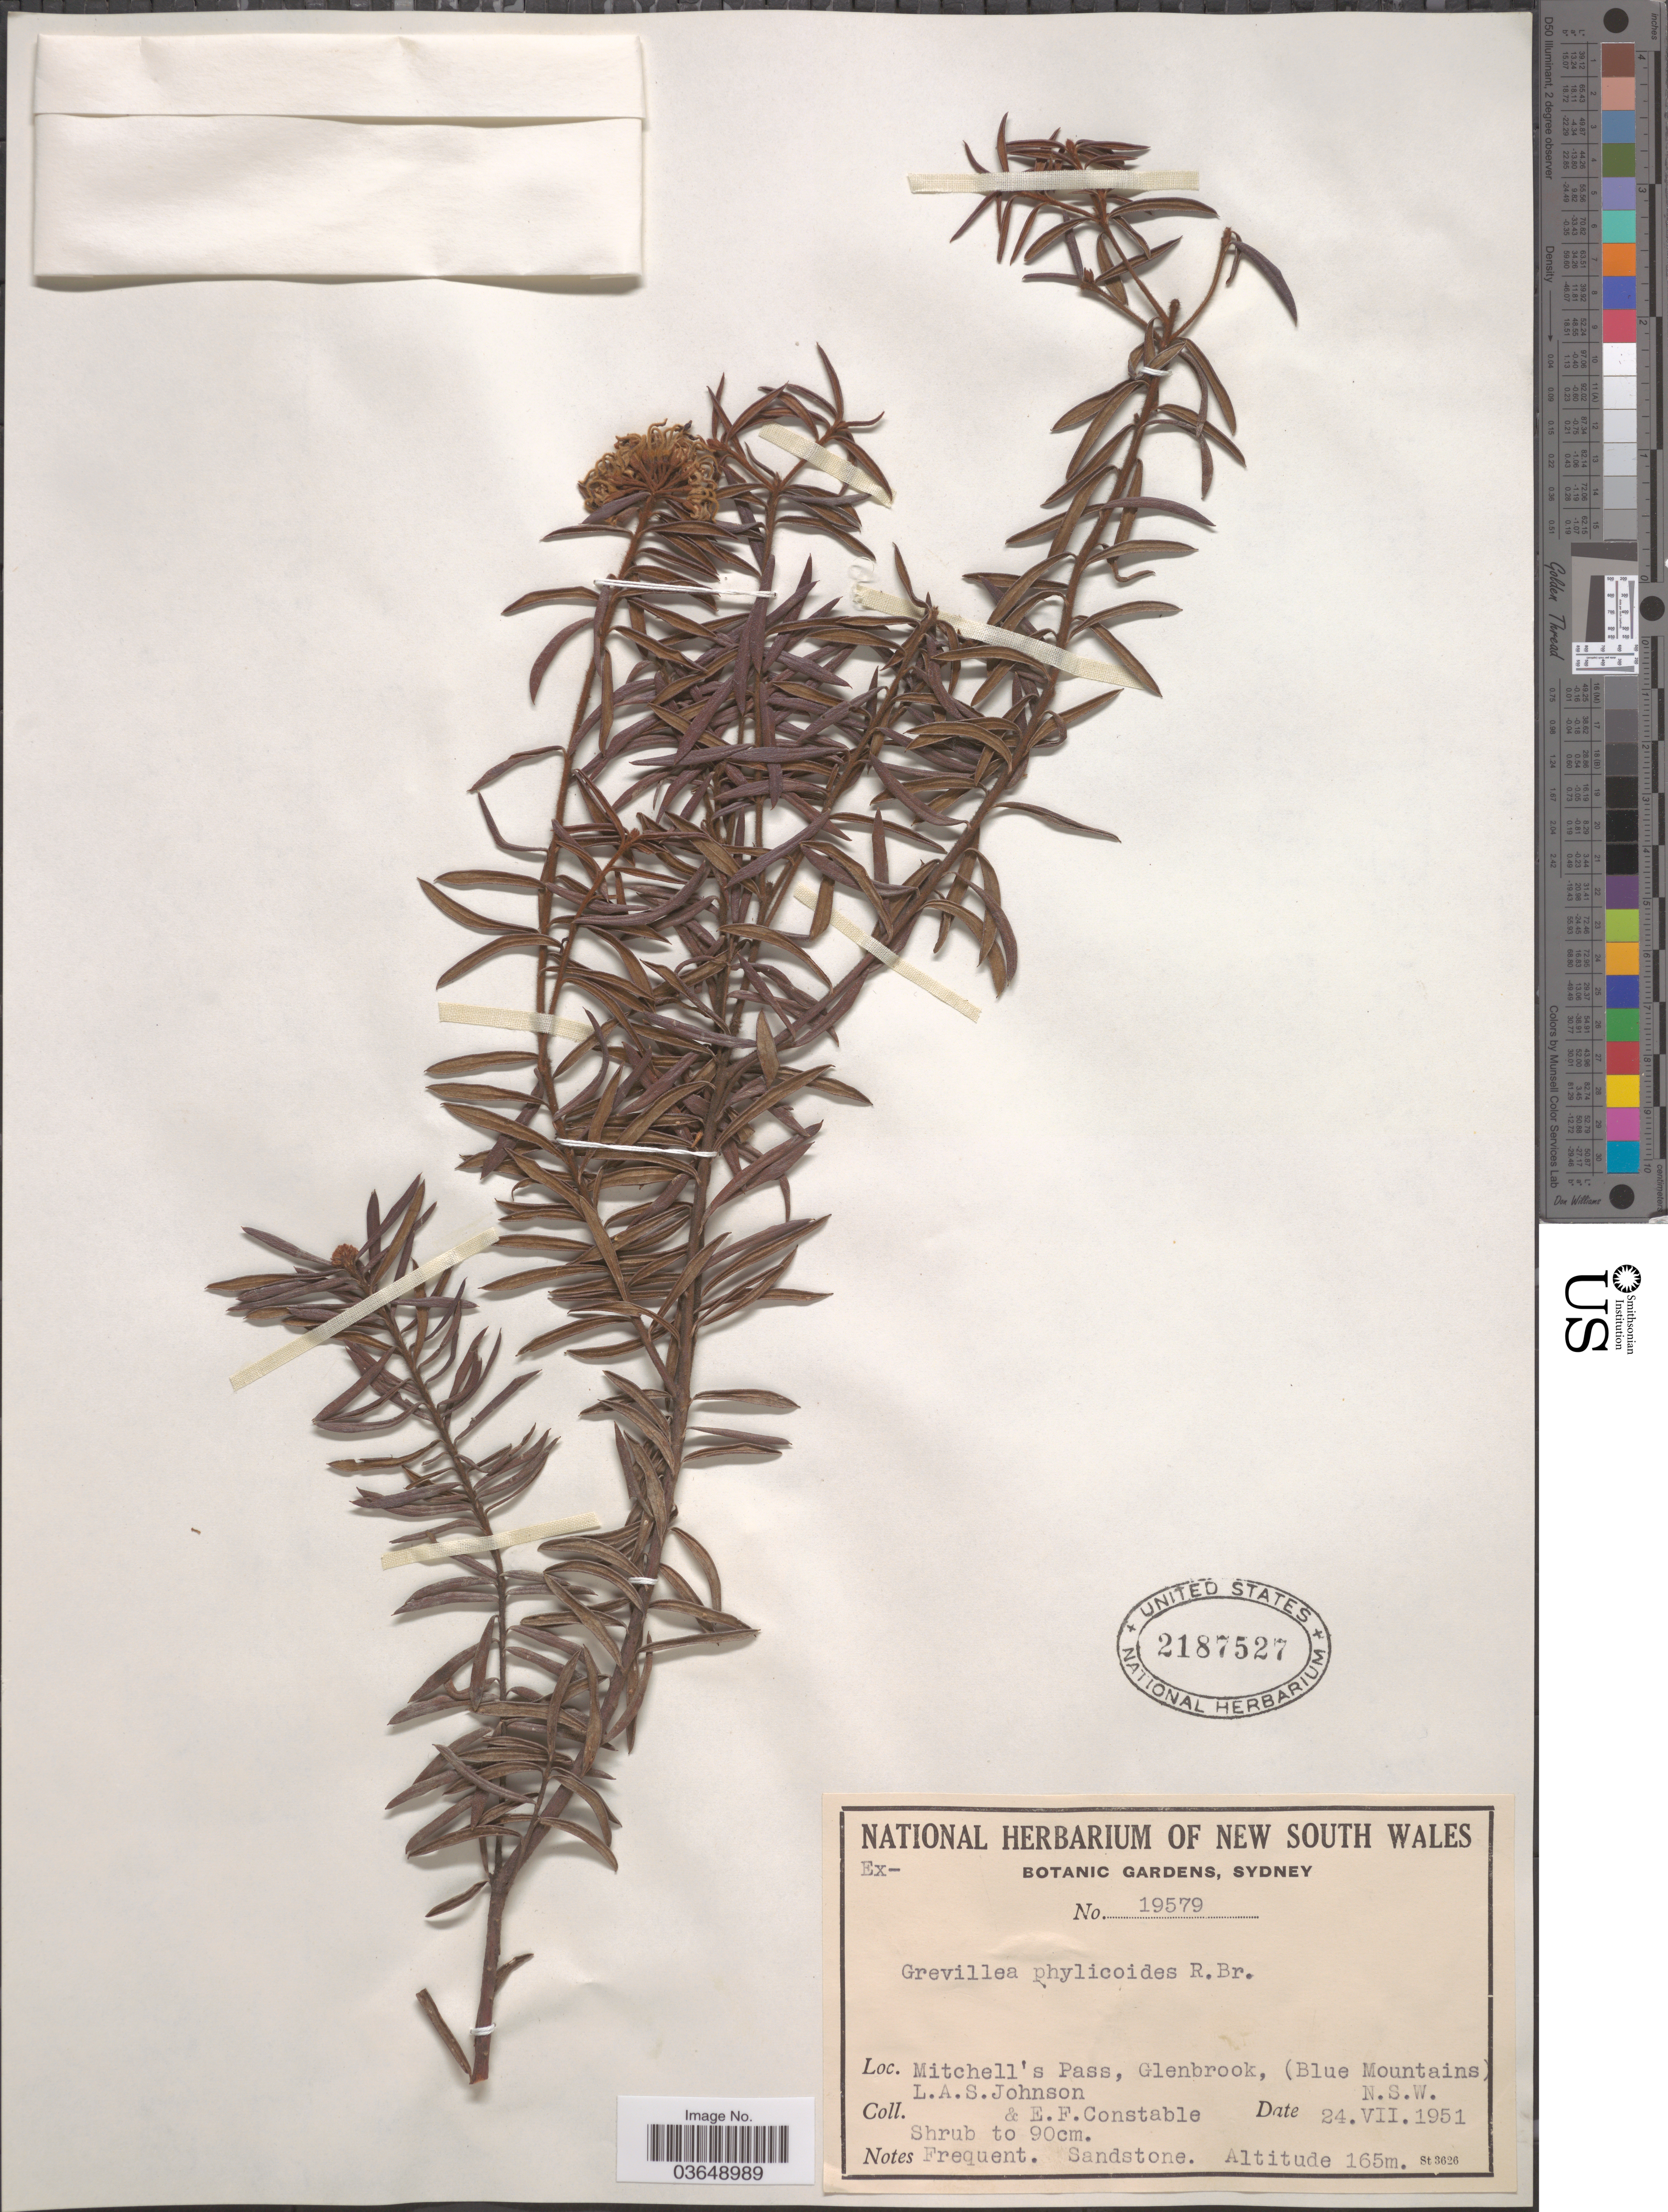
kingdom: Plantae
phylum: Tracheophyta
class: Magnoliopsida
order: Proteales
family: Proteaceae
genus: Grevillea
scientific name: Grevillea phylicoides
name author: R. Br.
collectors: L. A. S. Johnson & E. F. Constable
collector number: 19579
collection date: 1951-07-24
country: Australia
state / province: New South Wales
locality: Mitchell's Pass, Glenbrook, (Blue Mountains).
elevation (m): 165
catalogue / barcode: US 2187527